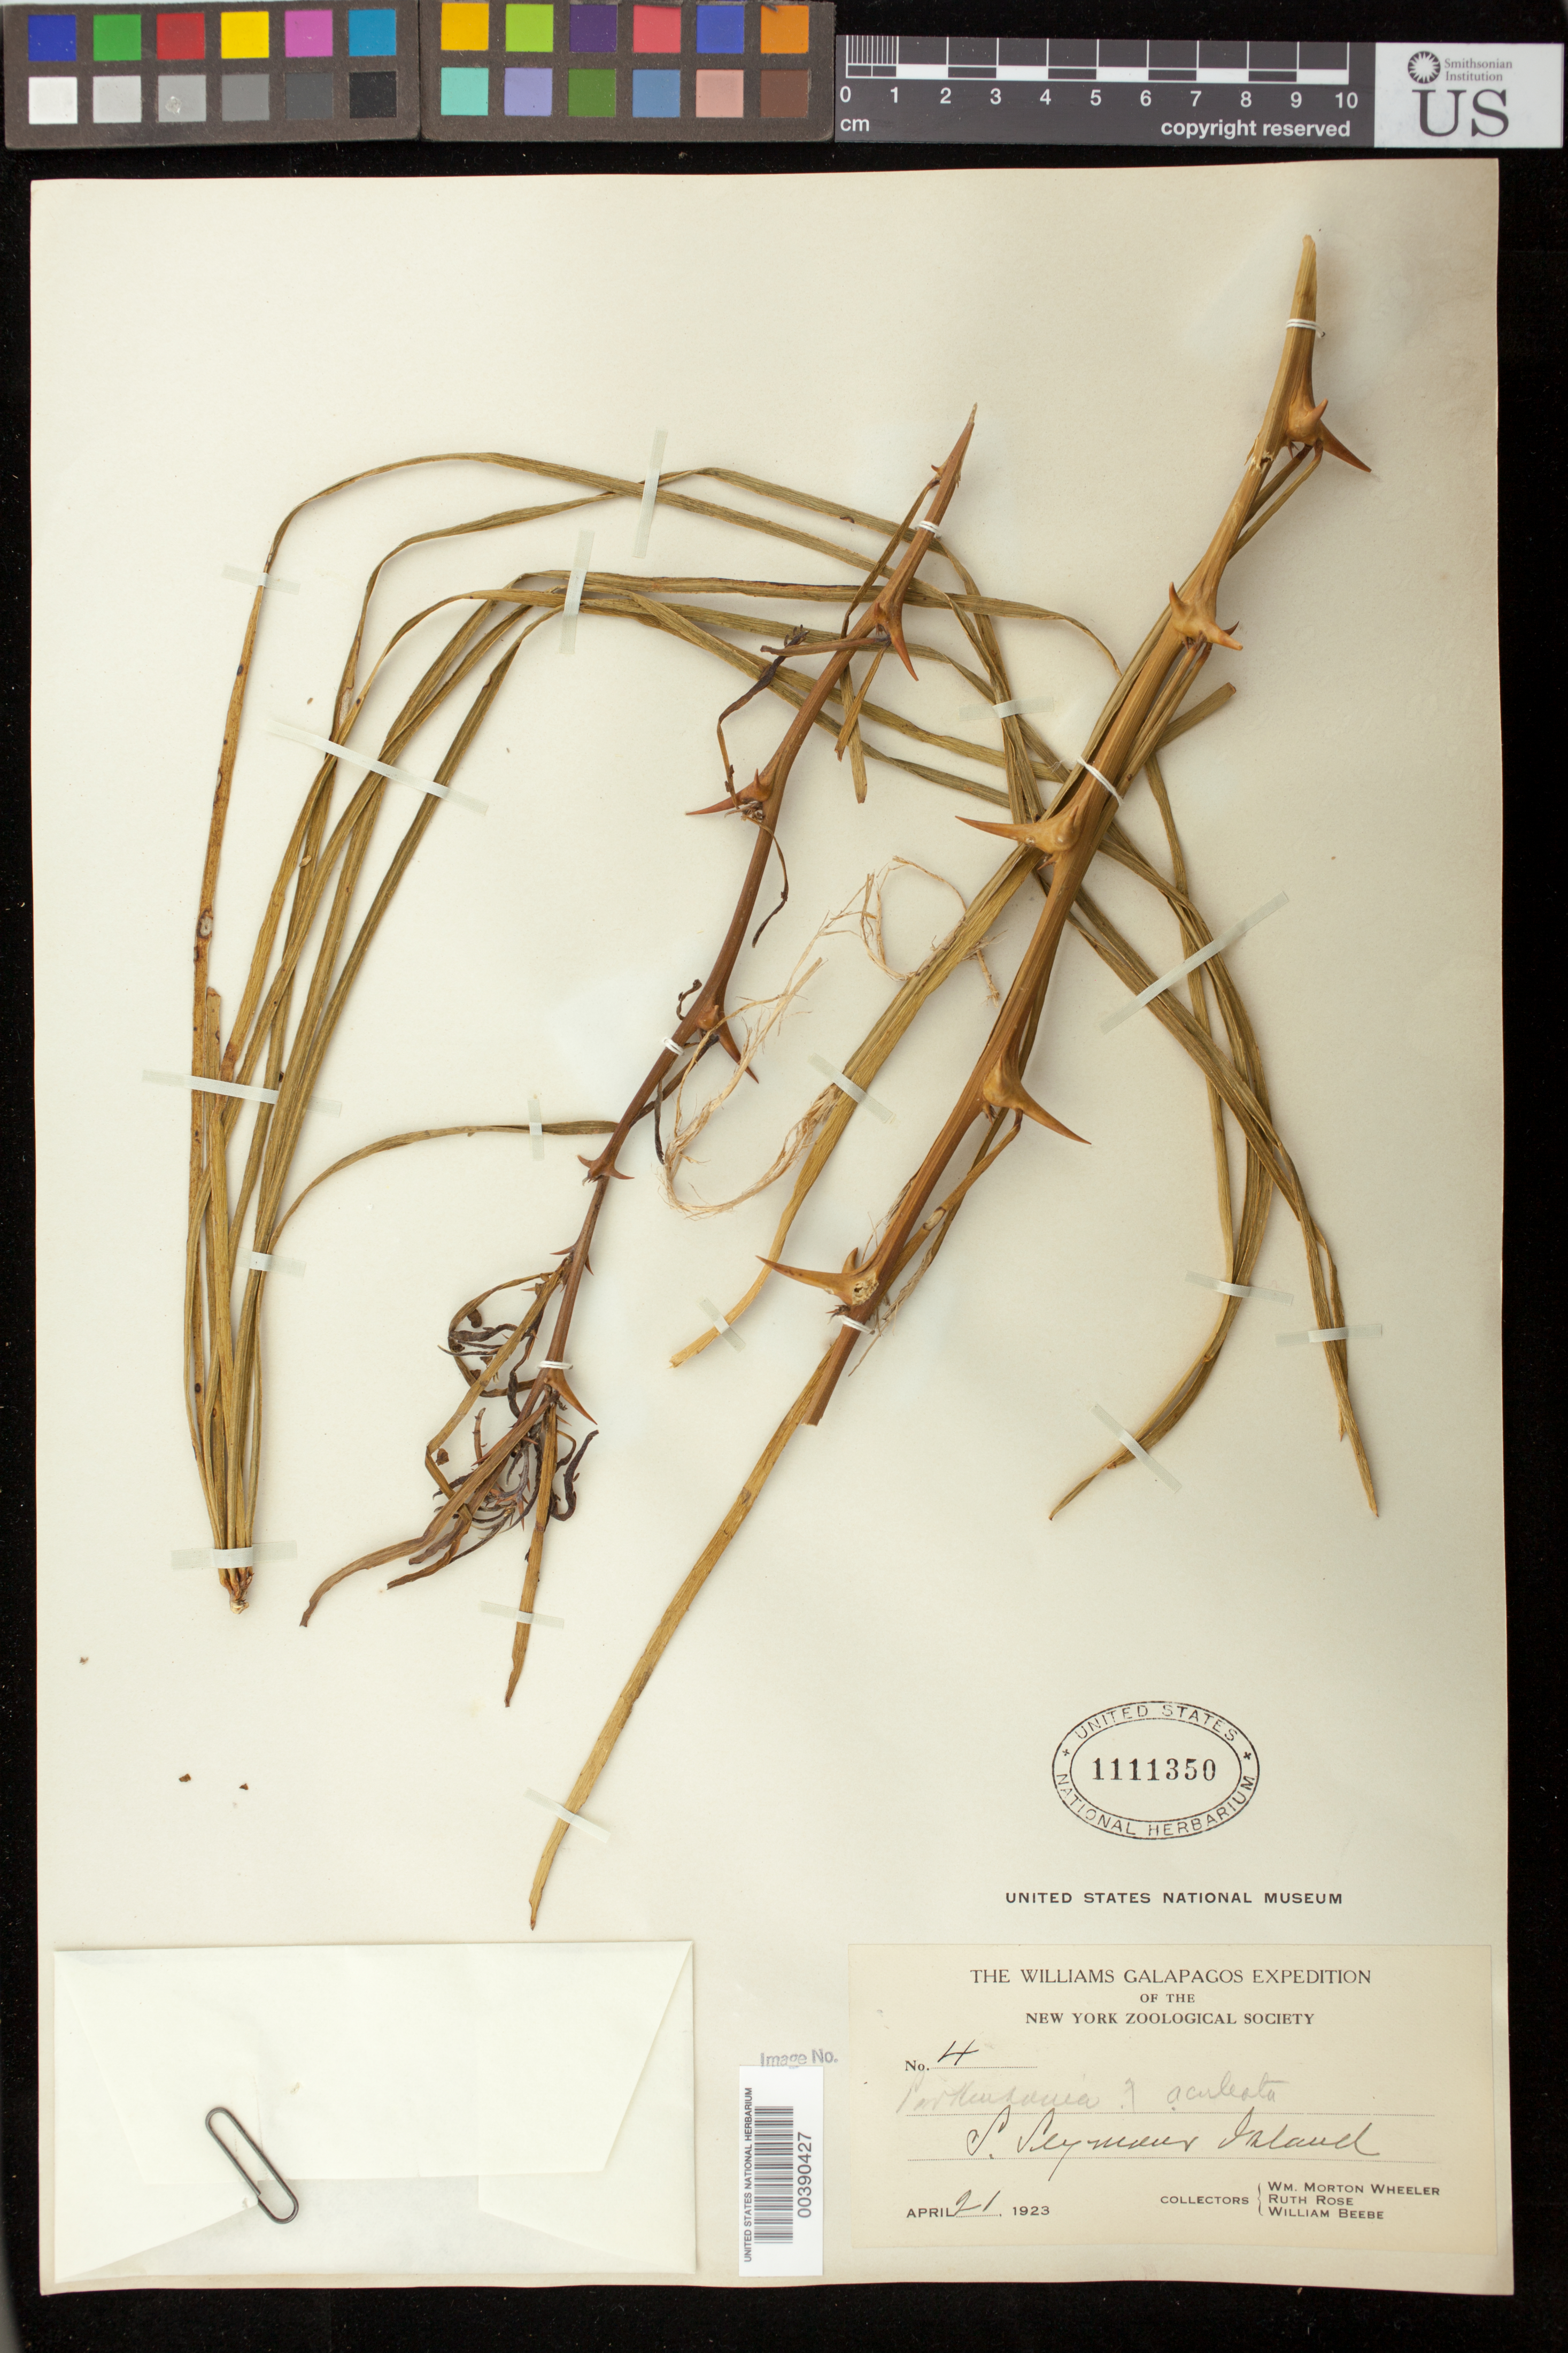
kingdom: Plantae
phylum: Tracheophyta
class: Magnoliopsida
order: Fabales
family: Fabaceae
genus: Parkinsonia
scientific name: Parkinsonia aculeata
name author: L.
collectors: W. Wheeler, R. Rose & W. Beebe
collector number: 4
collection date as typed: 21 Apr 1923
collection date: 1923-04-21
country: Ecuador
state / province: Colón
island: Baltra [South Seymour]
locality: S. Seymour Island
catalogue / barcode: US 1111350